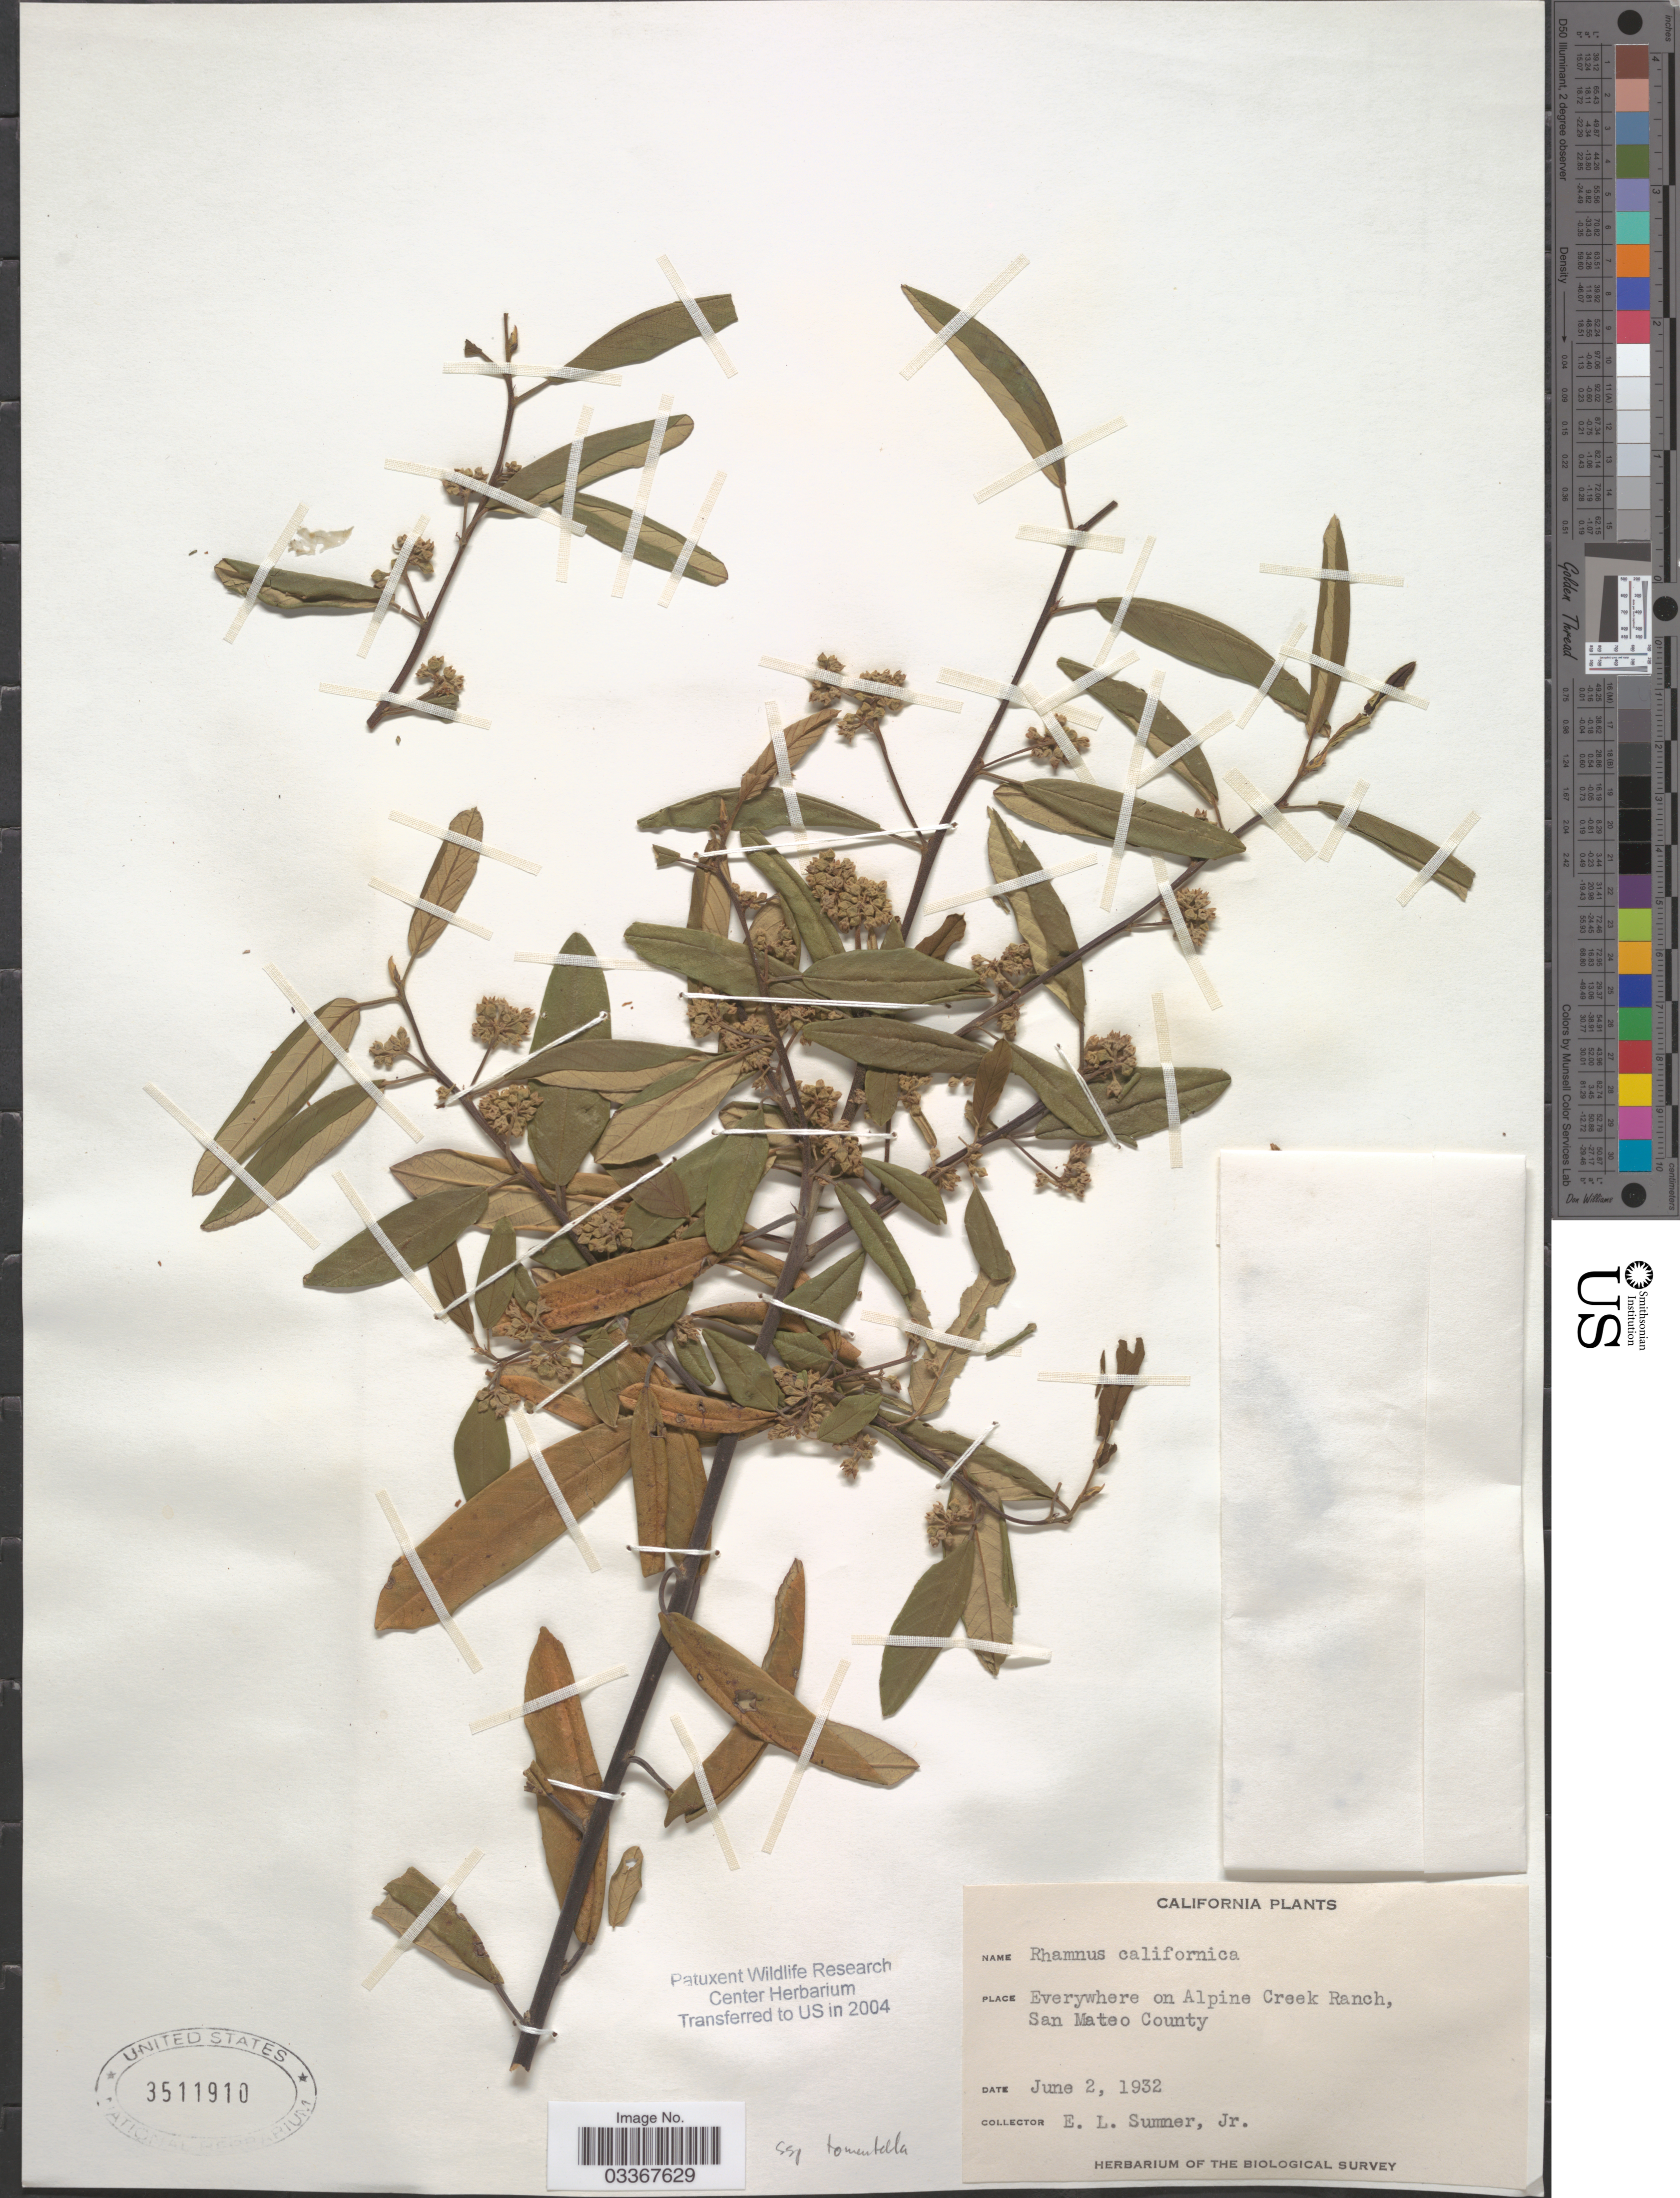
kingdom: Plantae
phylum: Tracheophyta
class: Magnoliopsida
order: Rosales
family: Rhamnaceae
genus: Frangula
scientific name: Frangula californica subsp. tomentella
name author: (Benth.) Kartesz & Gandhi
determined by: Strong, Mark T., (BOT), Smithsonian Institution - National Museum of Natural History (UNITED STATES)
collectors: E. Sumner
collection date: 1932-06-02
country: United States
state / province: California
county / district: San Mateo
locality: Everywhere on Alpine Creek Ranch, San Mateo County.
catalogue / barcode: US 3511910